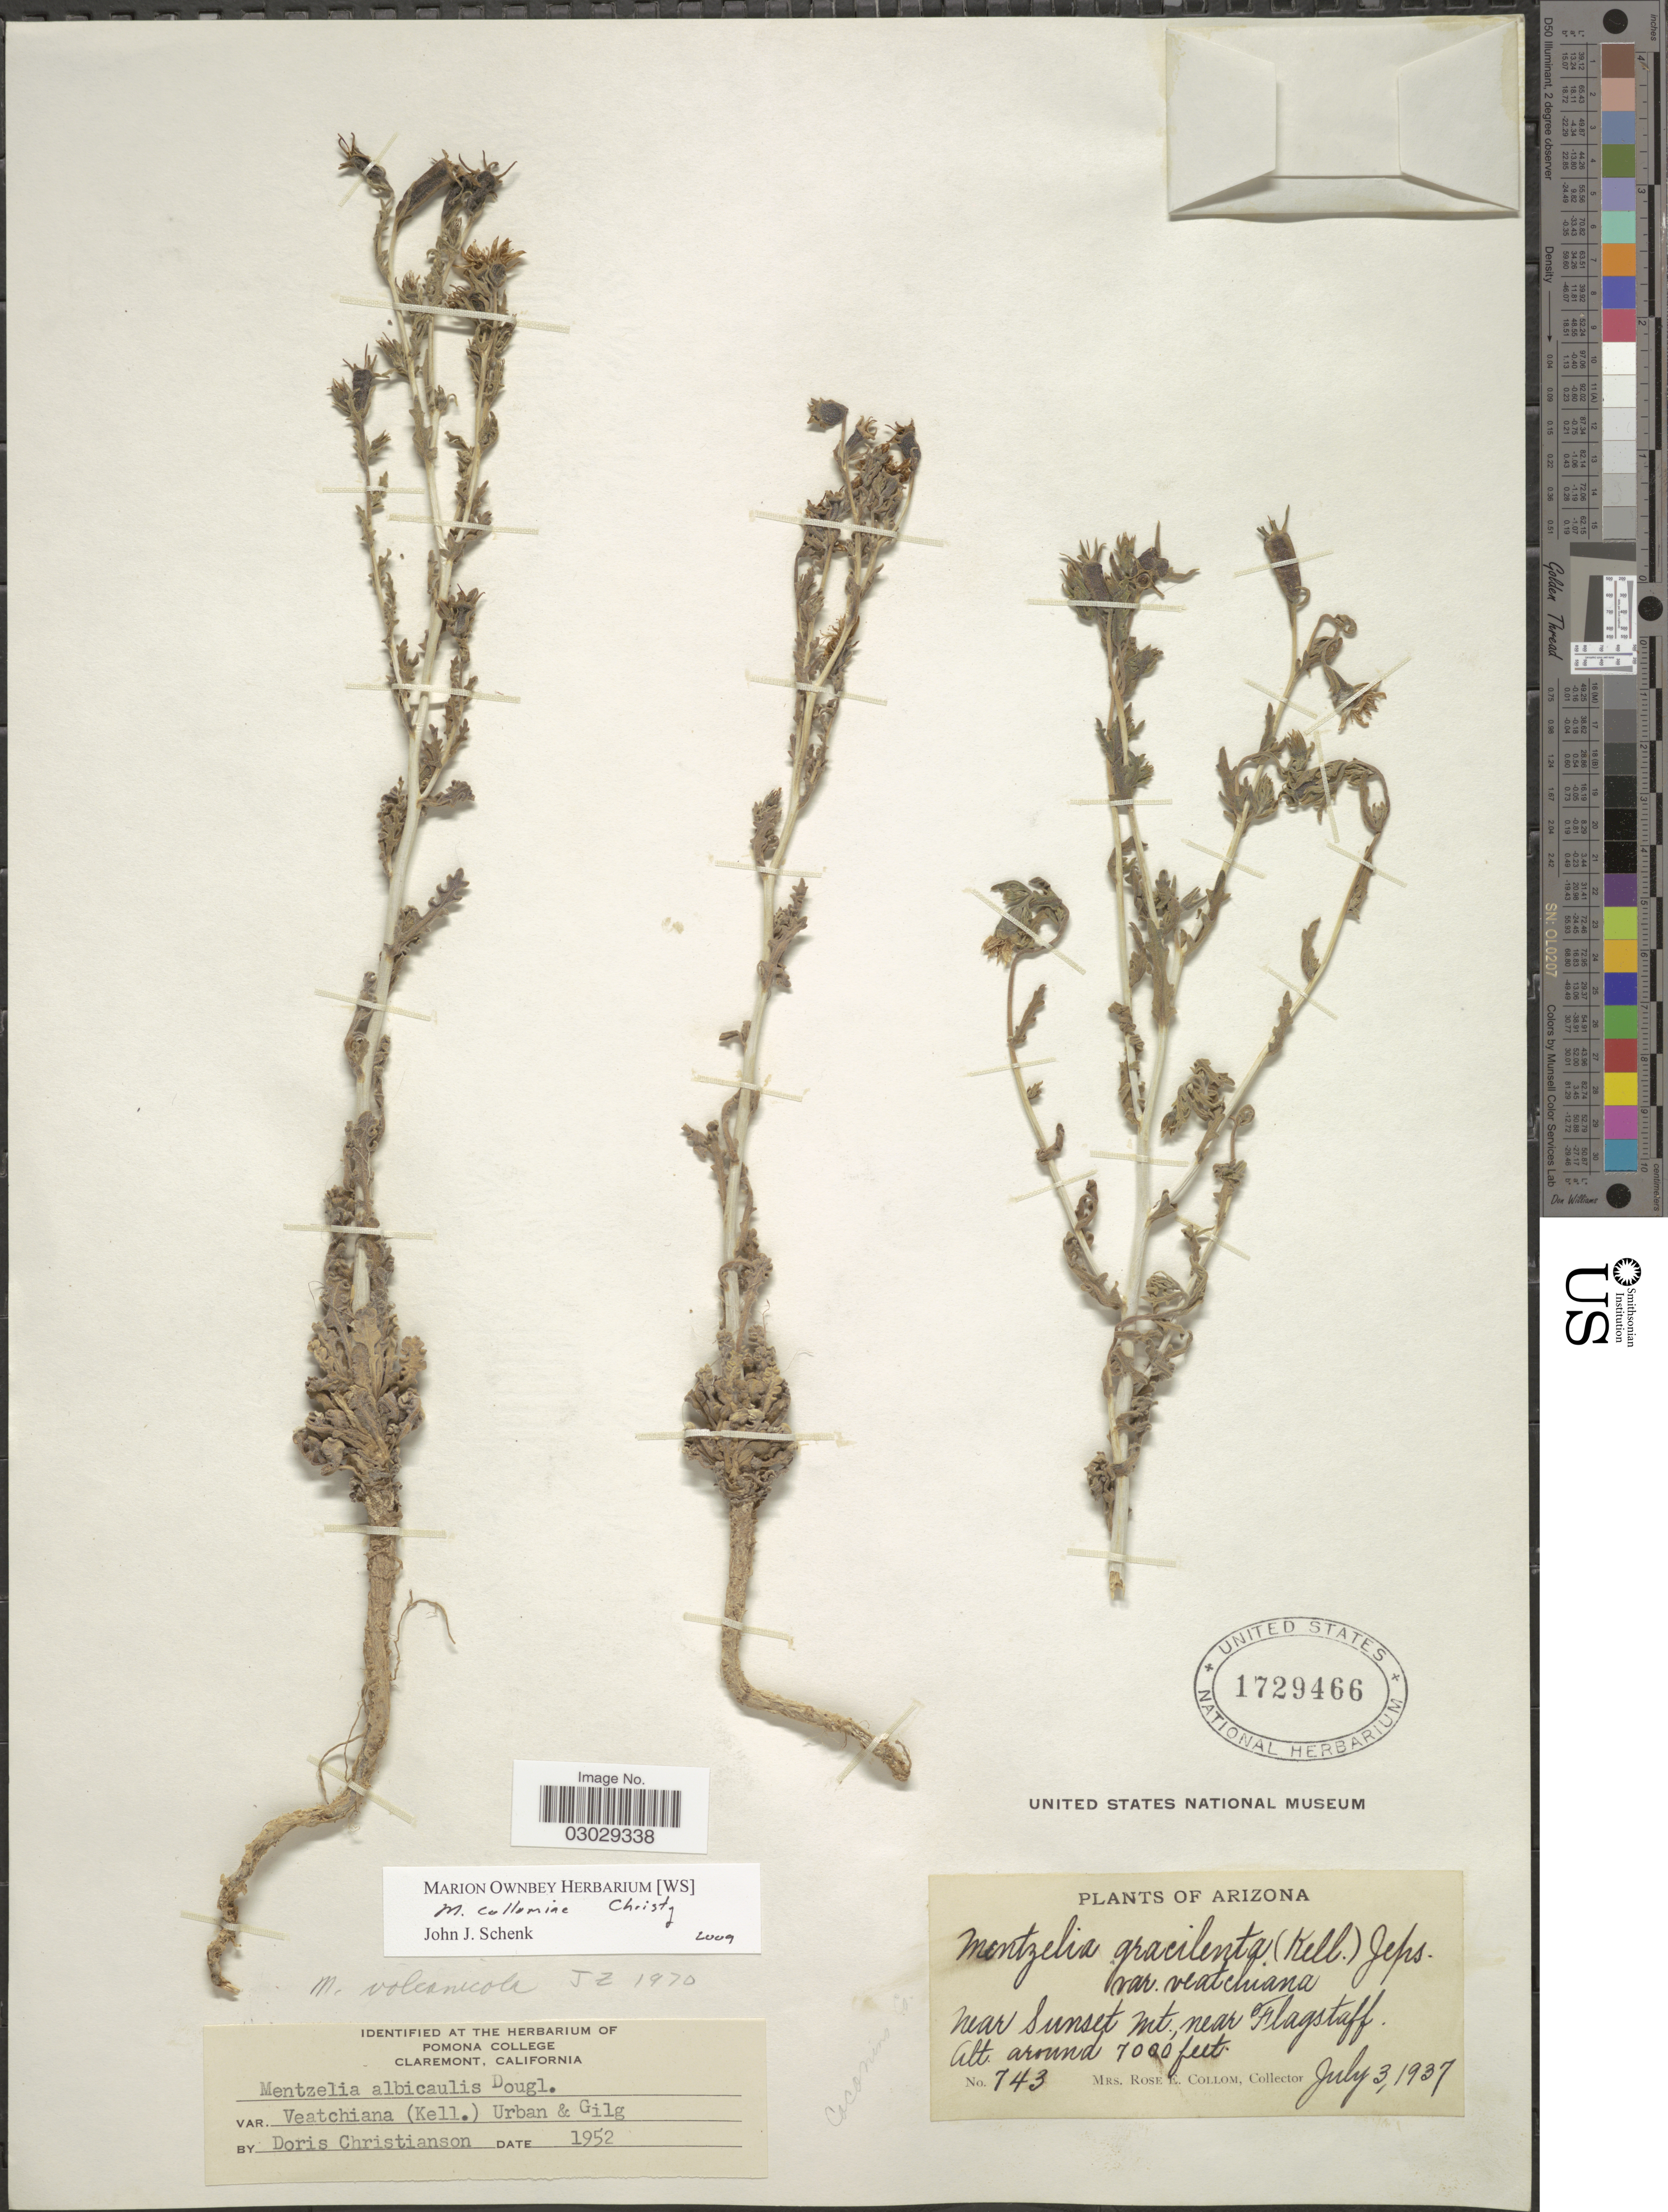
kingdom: Plantae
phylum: Tracheophyta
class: Magnoliopsida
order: Cornales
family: Loasaceae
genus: Mentzelia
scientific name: Mentzelia collomiae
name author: Christy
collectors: R. E. Collom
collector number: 743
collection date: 1937-07-03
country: United States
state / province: Arizona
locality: Near Sunset Mt., near Flagstaff.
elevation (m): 2134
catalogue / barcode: US 1729466